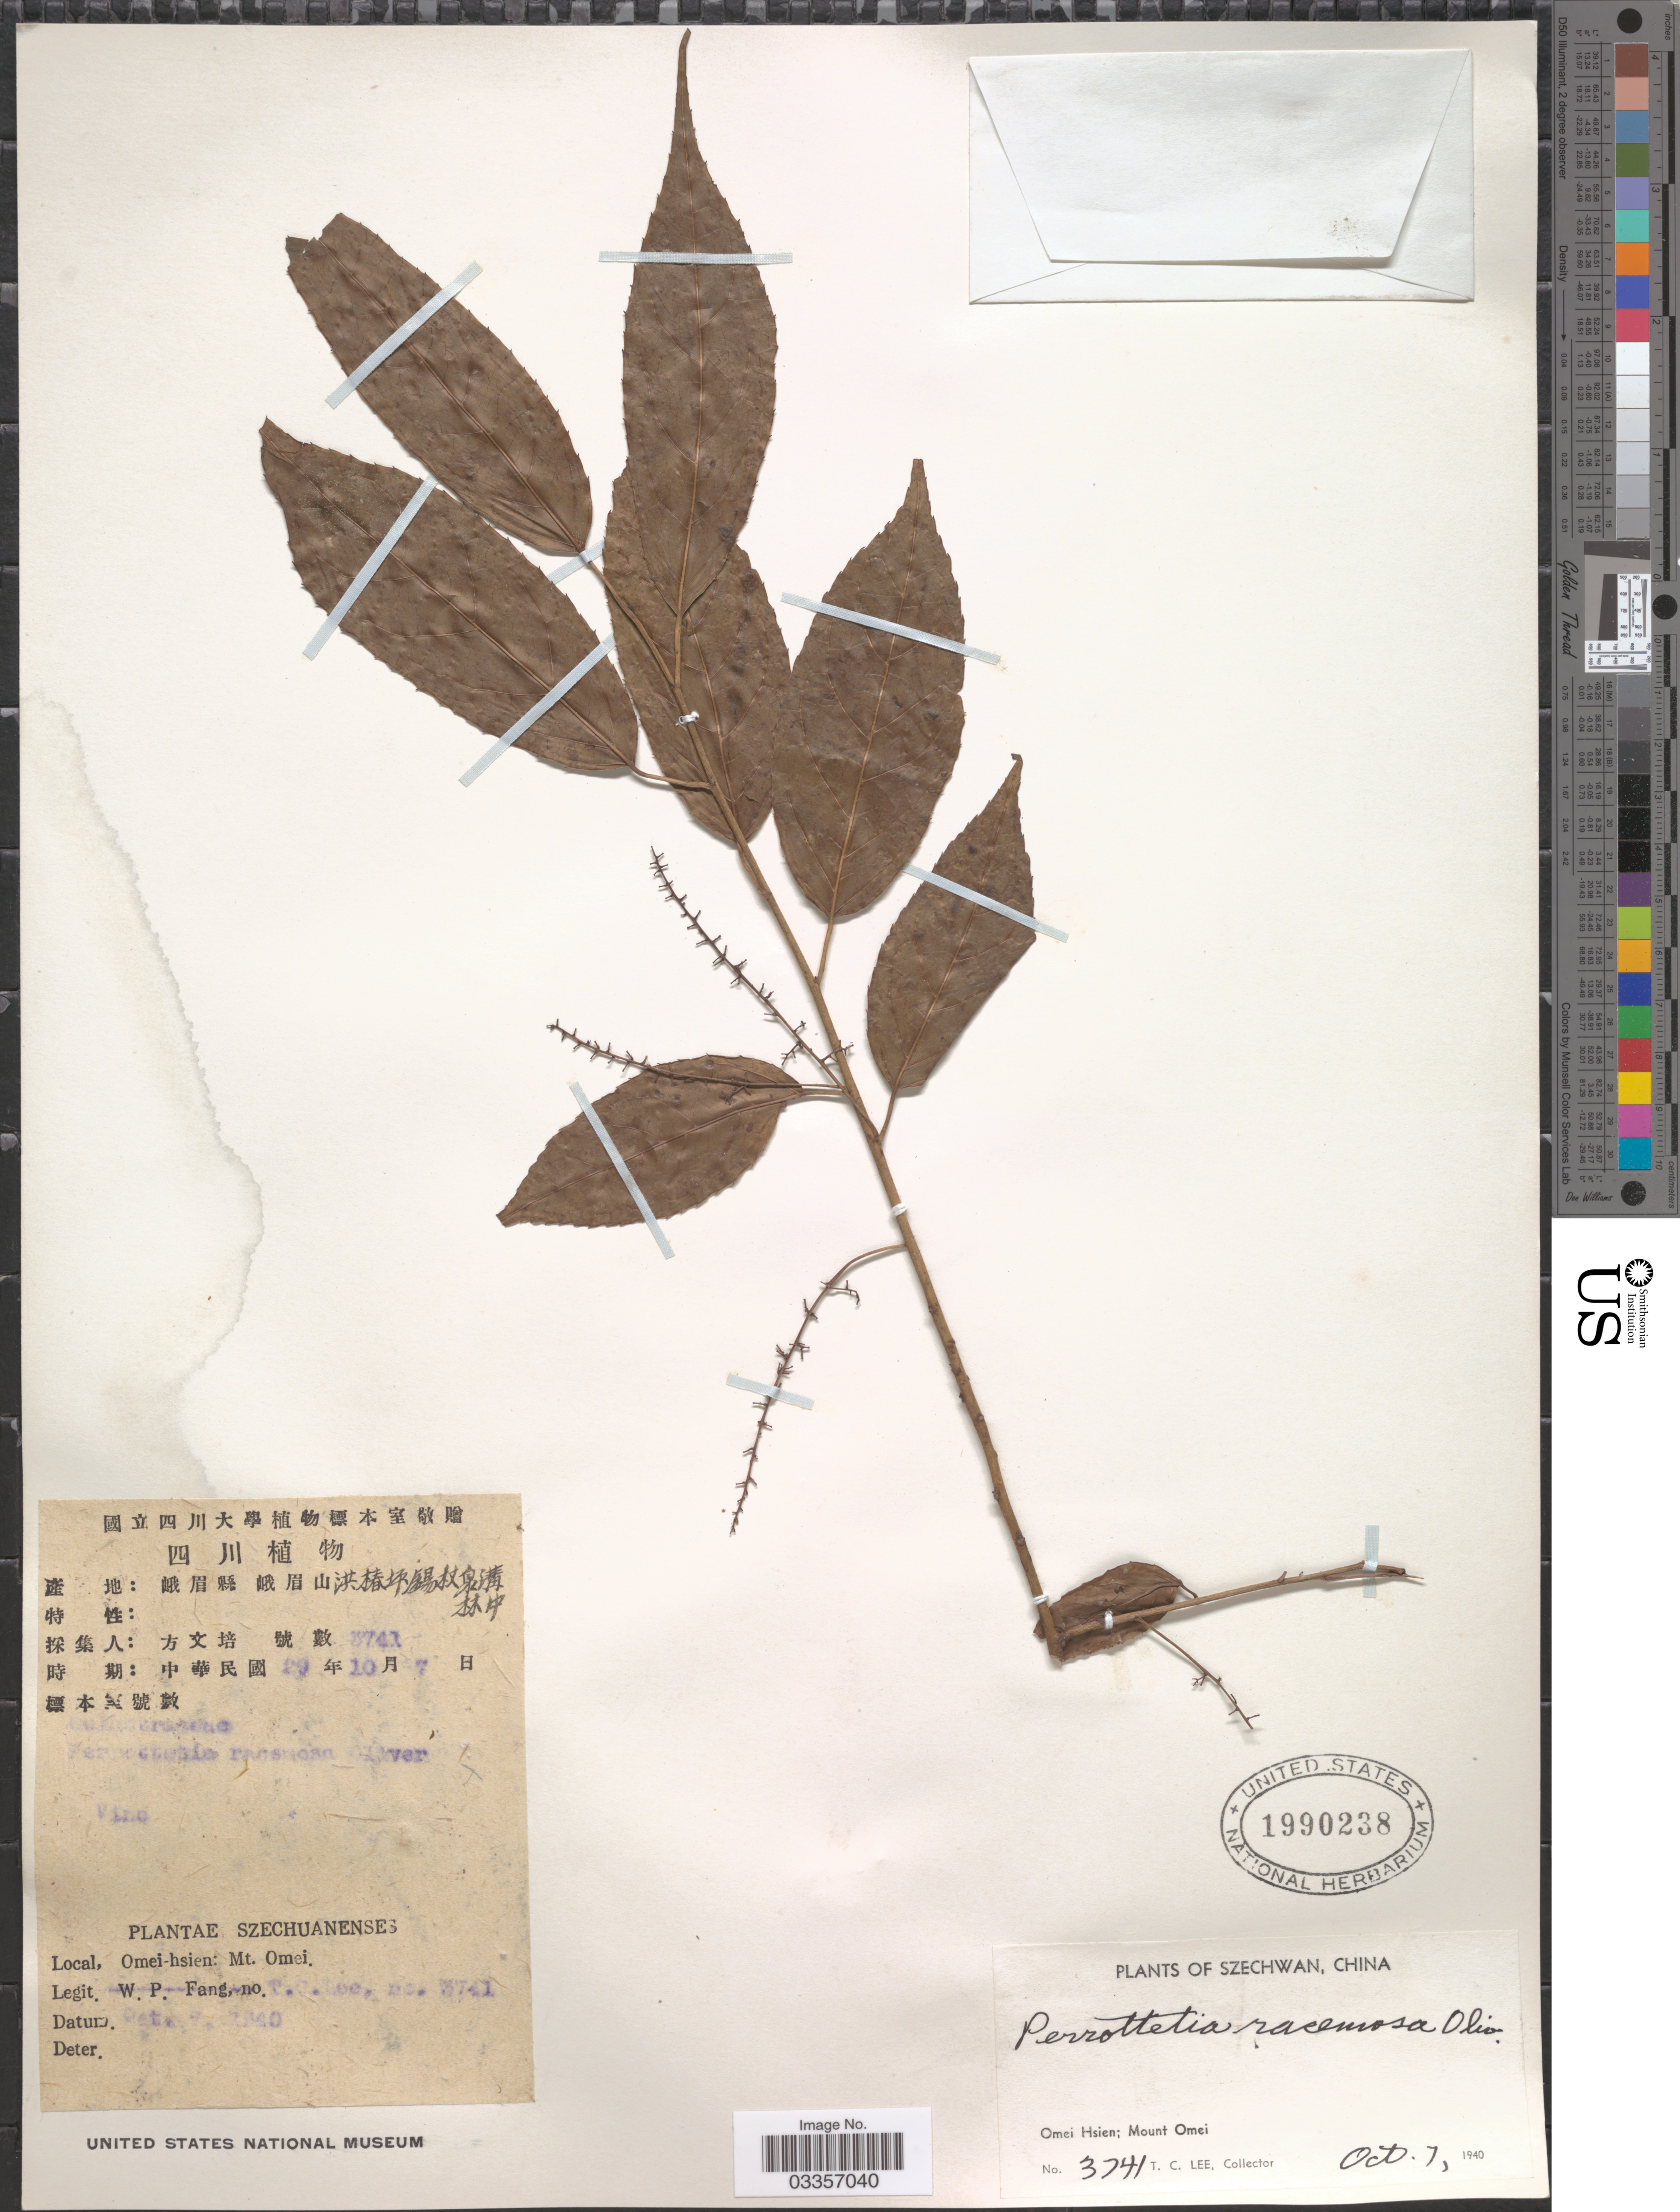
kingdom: Plantae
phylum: Tracheophyta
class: Magnoliopsida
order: Huerteales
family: Dipentodontaceae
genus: Perrottetia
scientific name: Perrottetia racemosa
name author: (Oliv.) Loes.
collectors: T. Lee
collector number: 3741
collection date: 1940-10-07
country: China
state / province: Sichuan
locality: Szechwan, Omei Hsien; Mount Omei.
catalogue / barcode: US 1990238